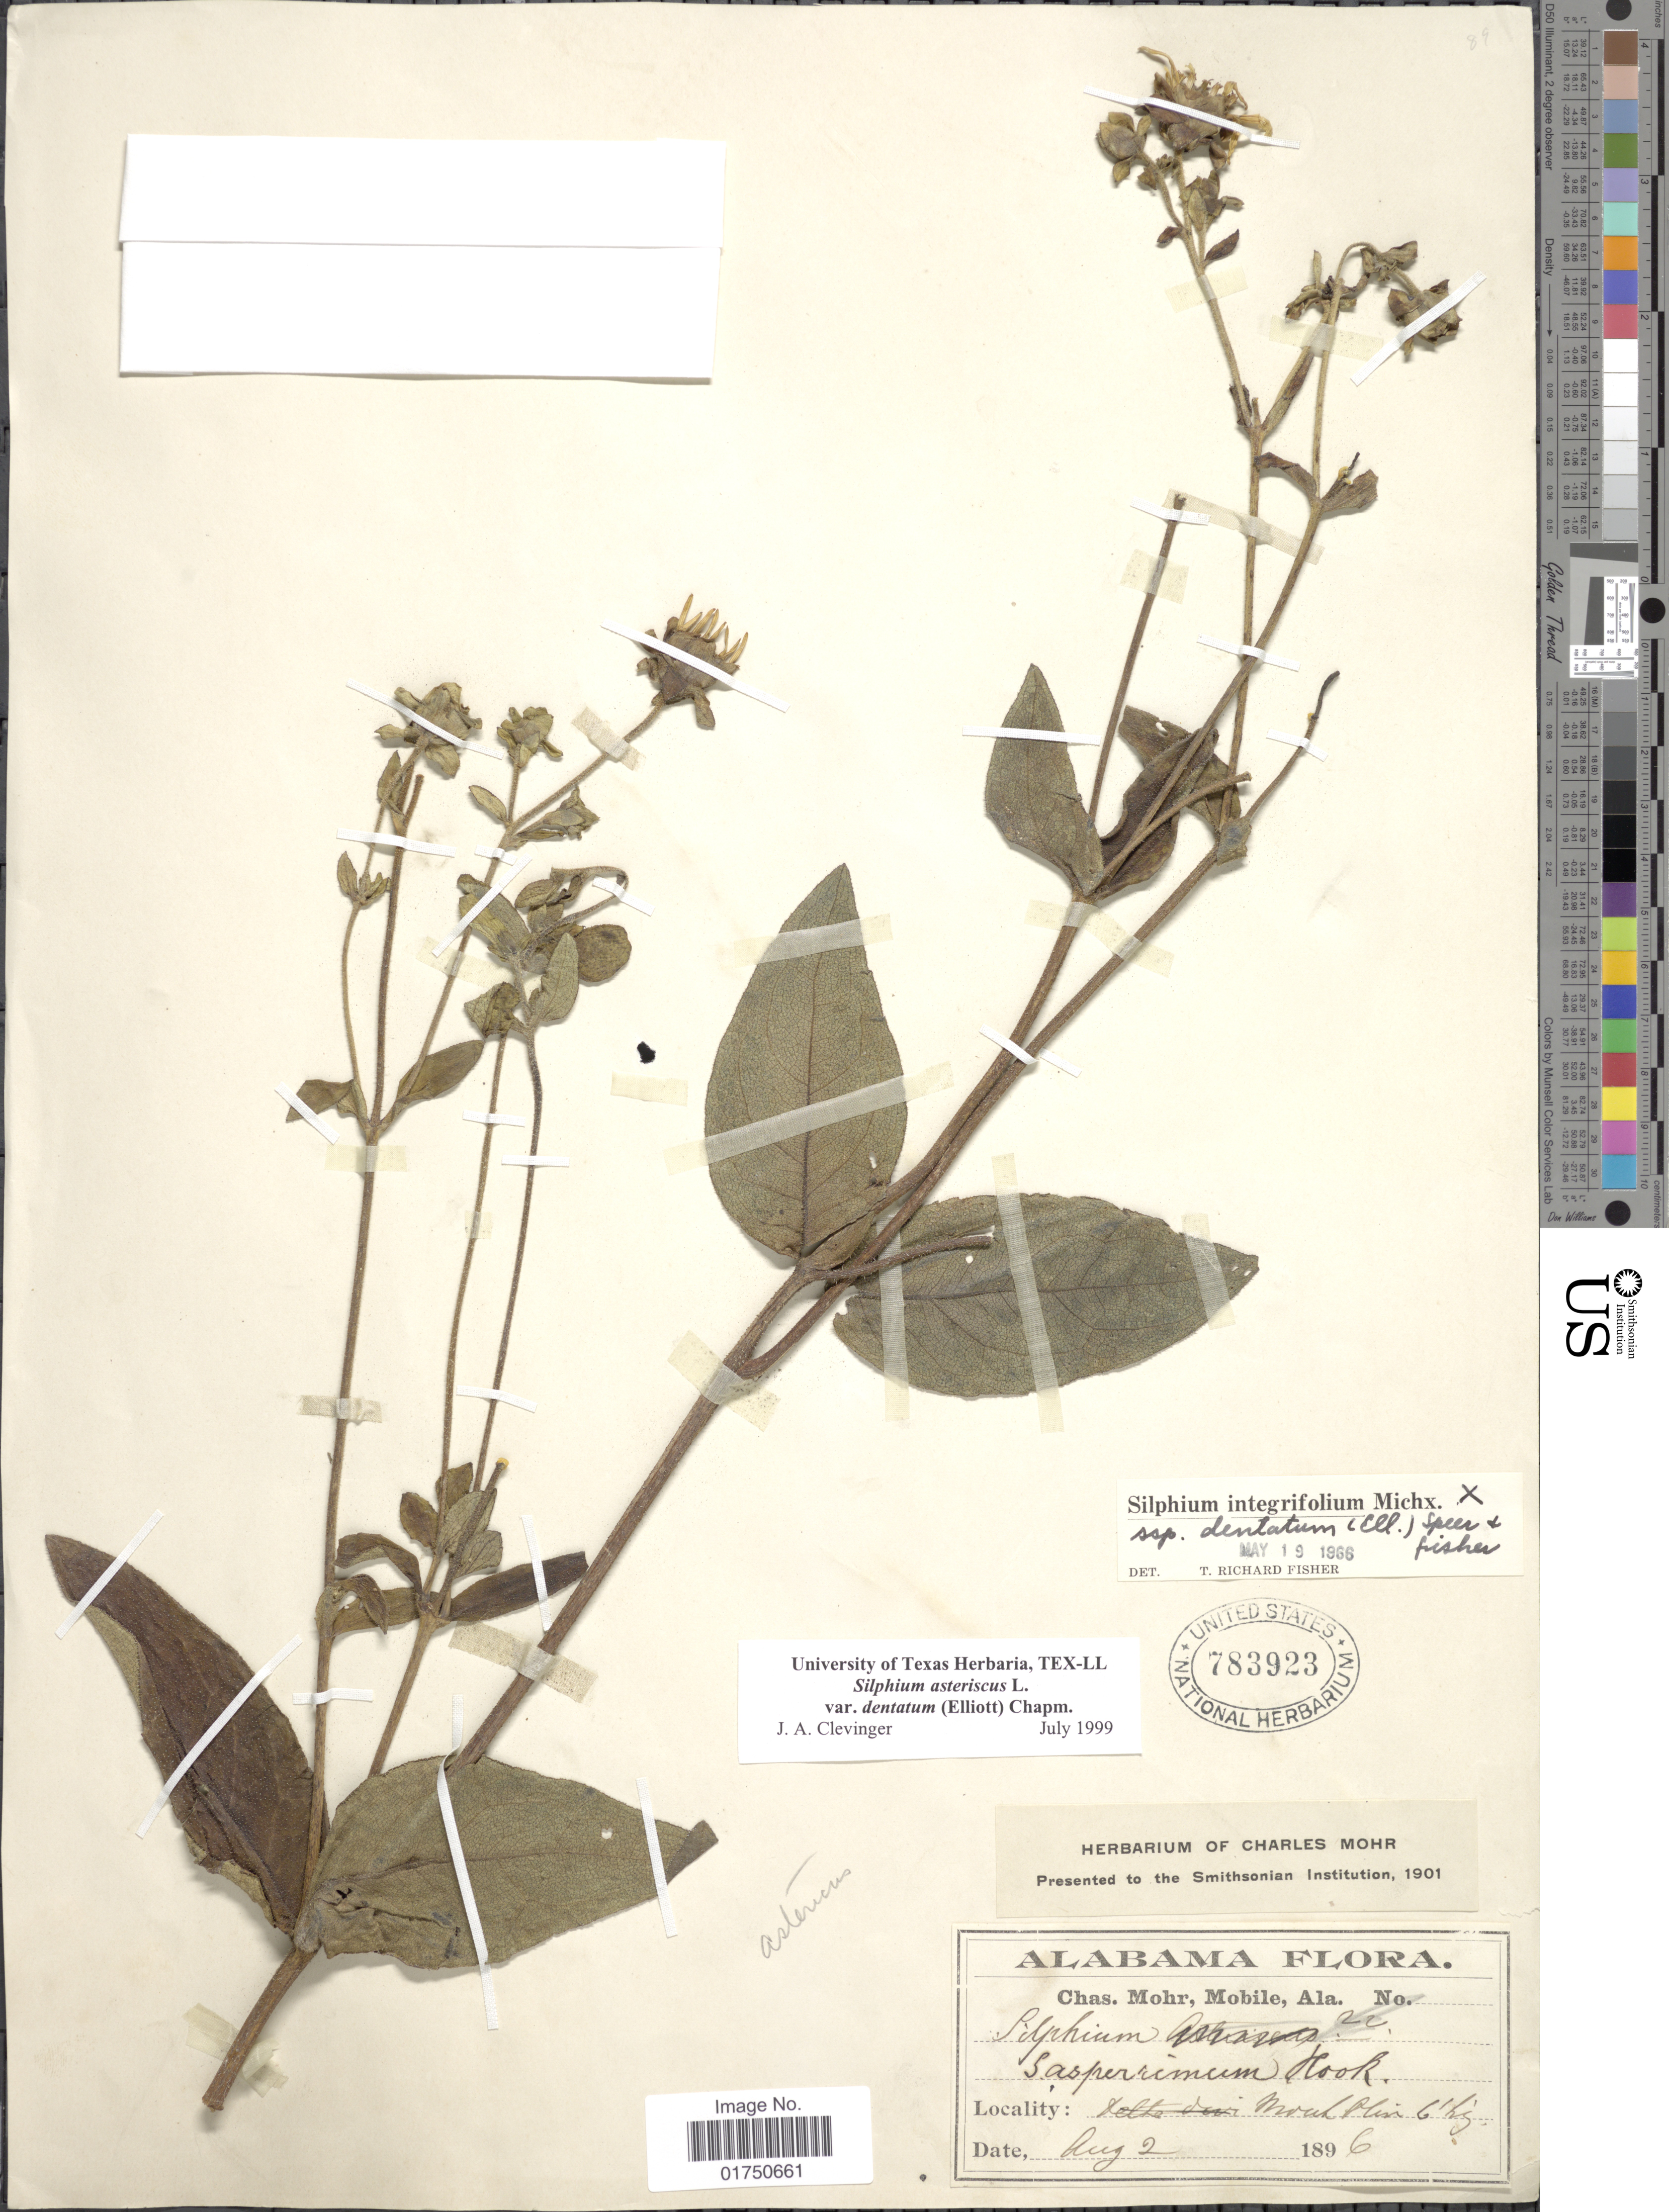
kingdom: Plantae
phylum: Tracheophyta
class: Magnoliopsida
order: Asterales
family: Asteraceae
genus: Silphium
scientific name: Silphium asteriscus var. dentatum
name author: (Elliott) Chapm.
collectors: Mohr, C. T. (herbarium)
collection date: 1896-08-02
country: United States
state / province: Alabama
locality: Mount Olive.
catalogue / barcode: US 783923